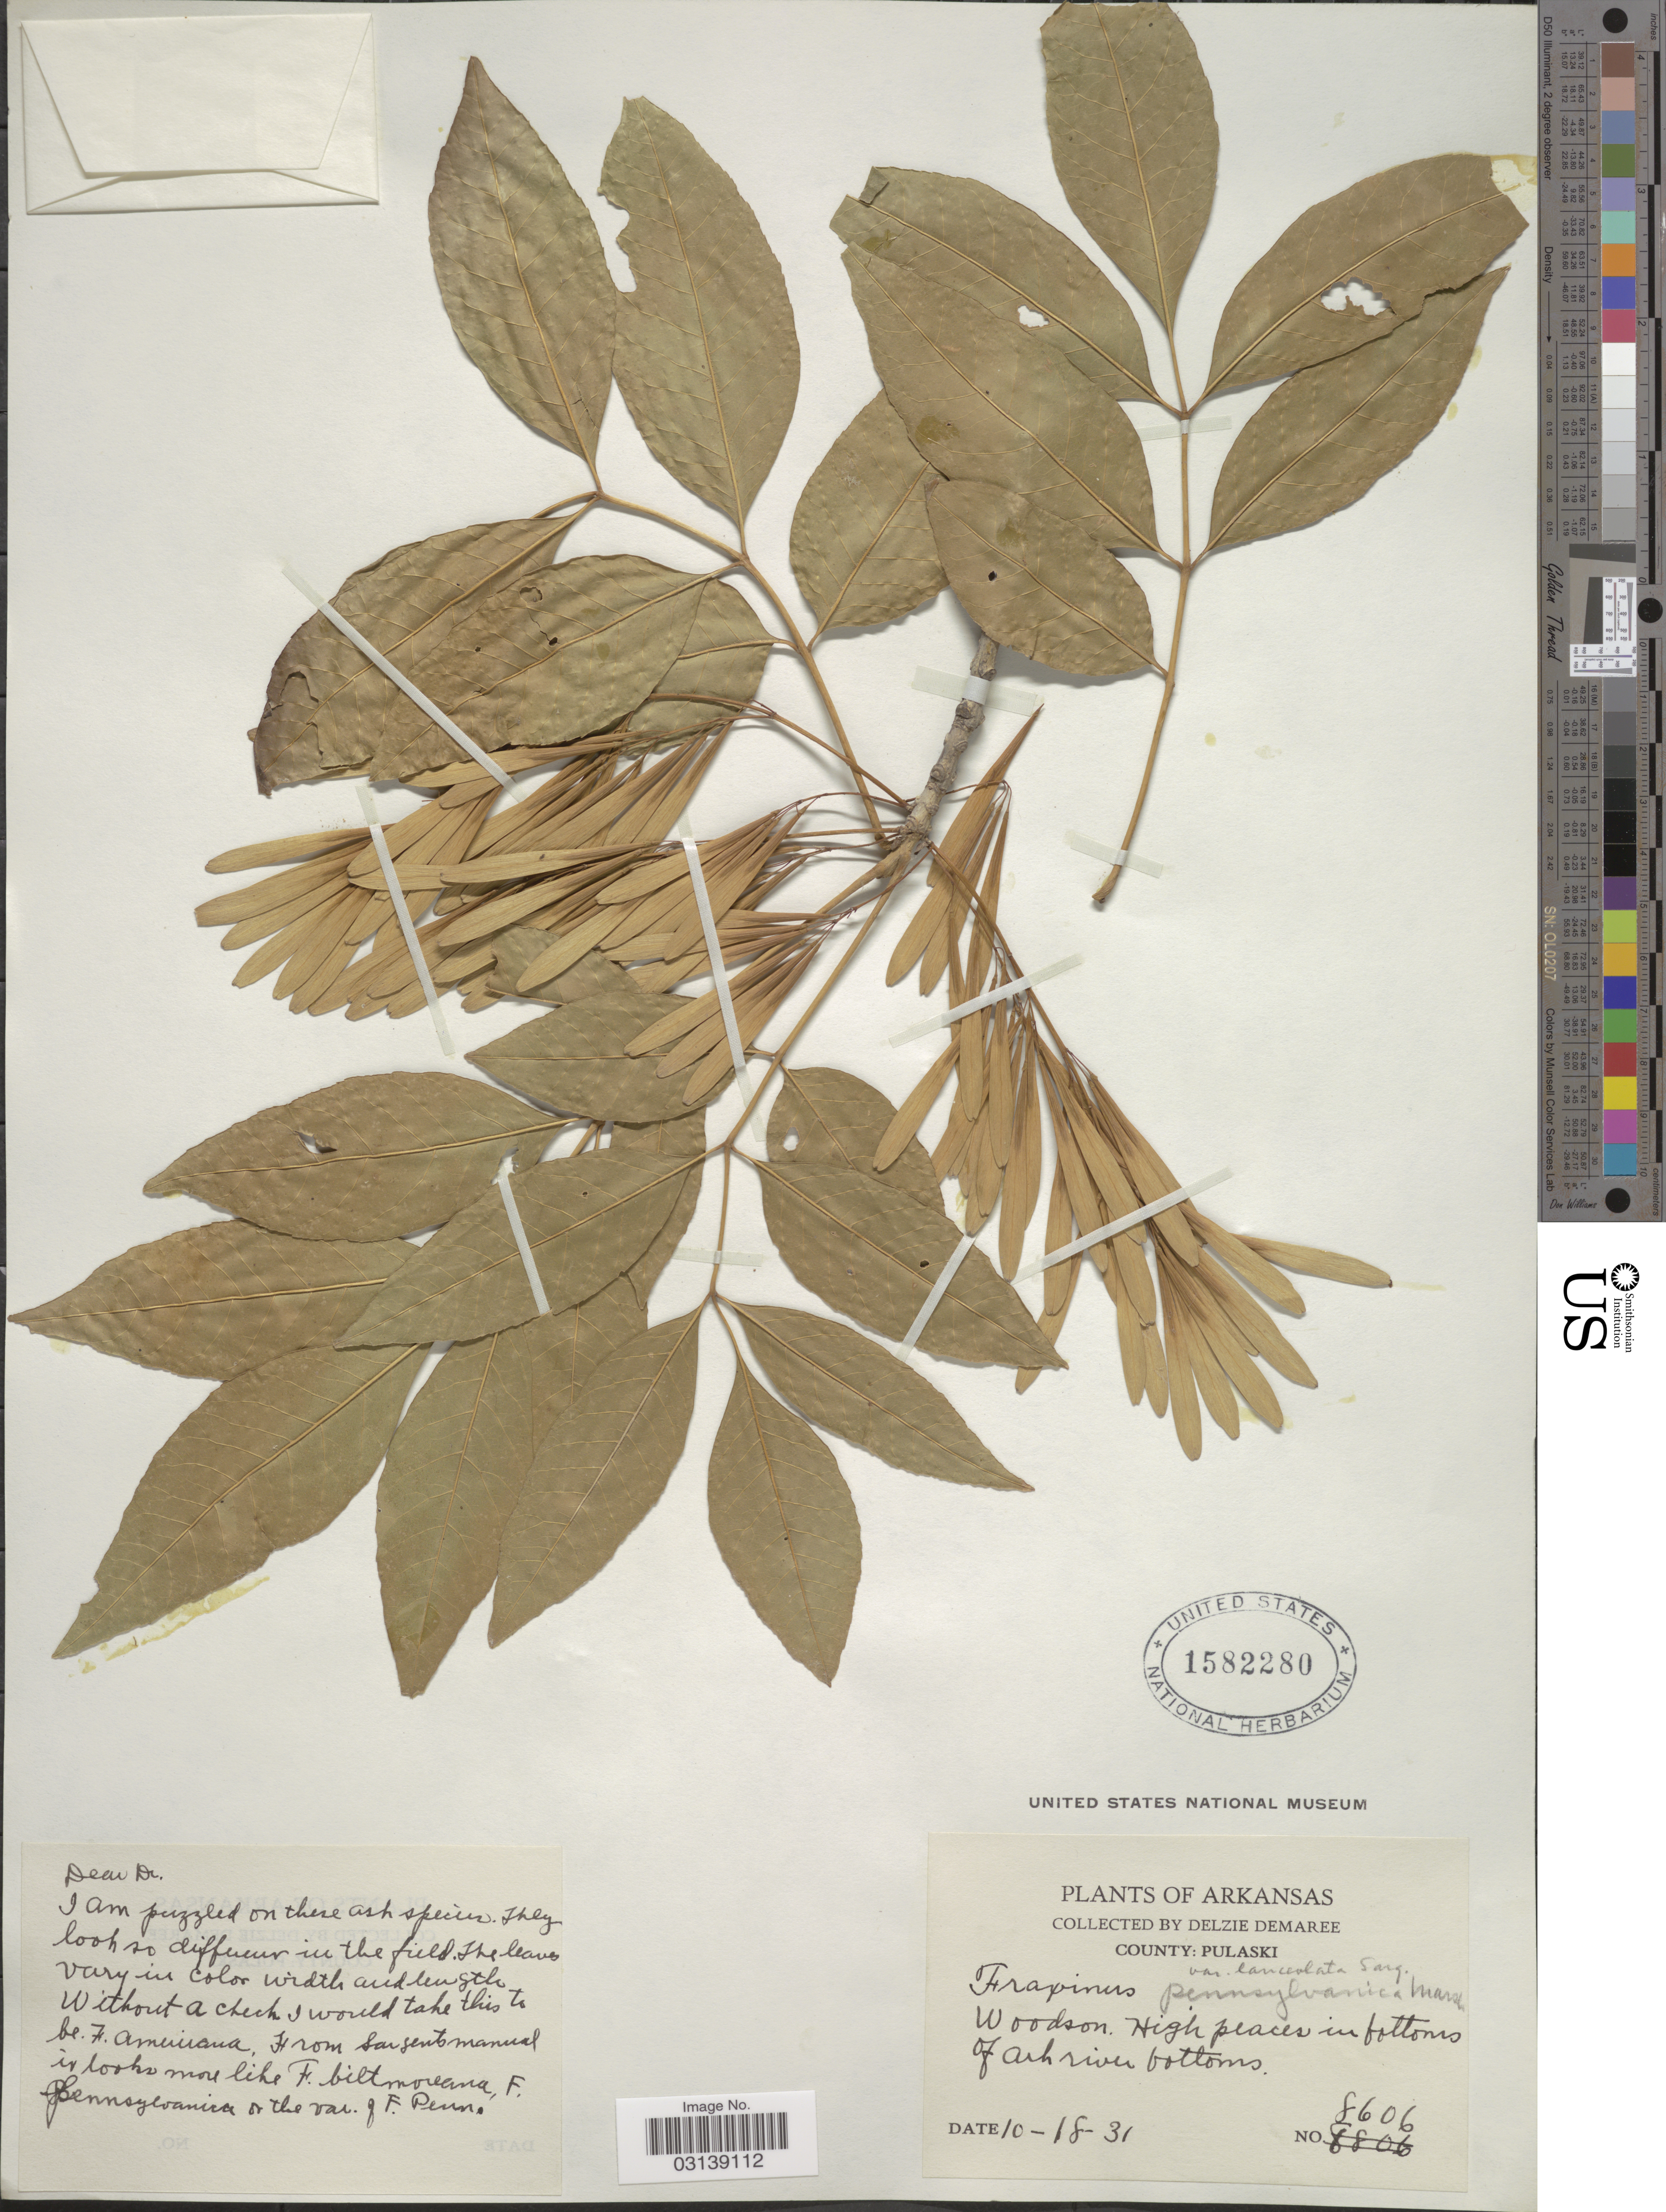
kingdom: Plantae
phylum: Tracheophyta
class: Magnoliopsida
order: Lamiales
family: Oleaceae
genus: Fraxinus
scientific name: Fraxinus pennsylvanica var. lanceolata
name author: Sarg.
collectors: D. Demaree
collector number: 8606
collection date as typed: Transcribed d/m/y: 18/10/31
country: United States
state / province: Arkansas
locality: County: Pulaski. Woodson. High places in bottoms of Ark. river bottoms.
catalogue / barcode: US 1582280